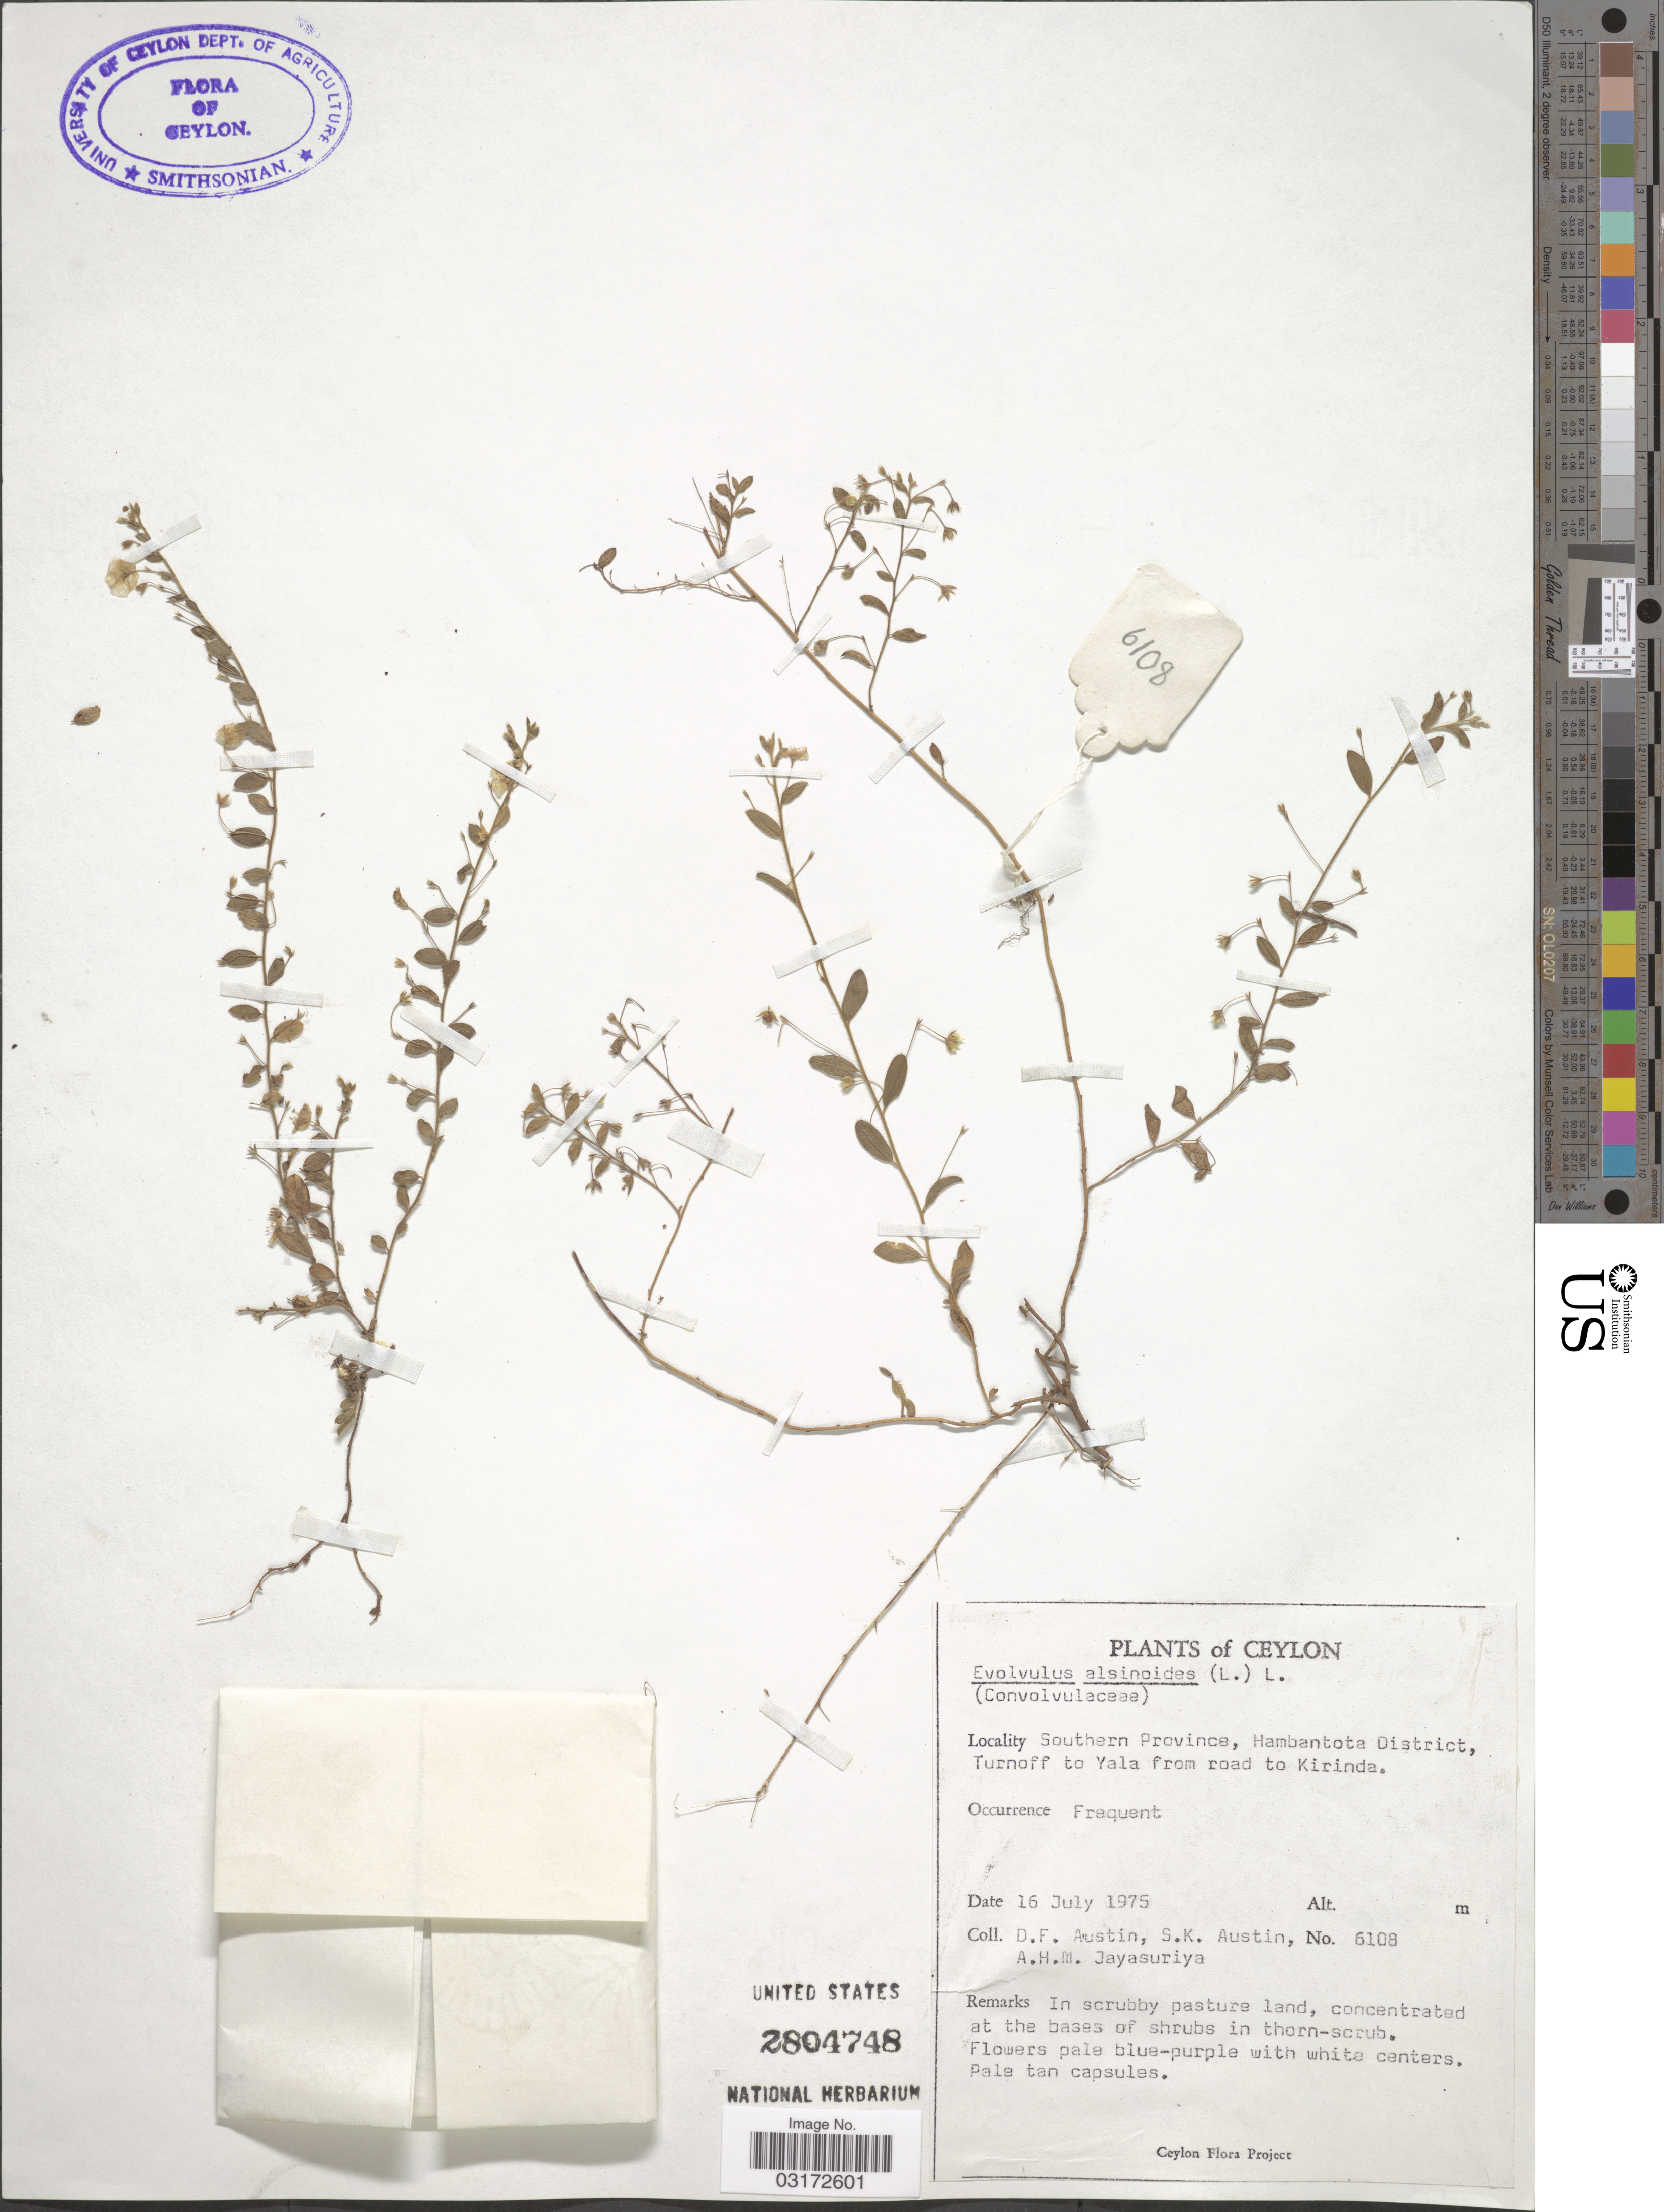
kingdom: Plantae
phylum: Tracheophyta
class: Magnoliopsida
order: Solanales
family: Convolvulaceae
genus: Evolvulus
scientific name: Evolvulus alsinoides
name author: (L.) L.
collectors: D. Austin, S. Austin & A. H. Jayasuriya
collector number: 6108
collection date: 1975-07-16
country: Sri Lanka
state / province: Southern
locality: Ceylon. Southern Province, Hambantota District, Turnoff to Yala from road to Kirinda.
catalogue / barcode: US 2804748